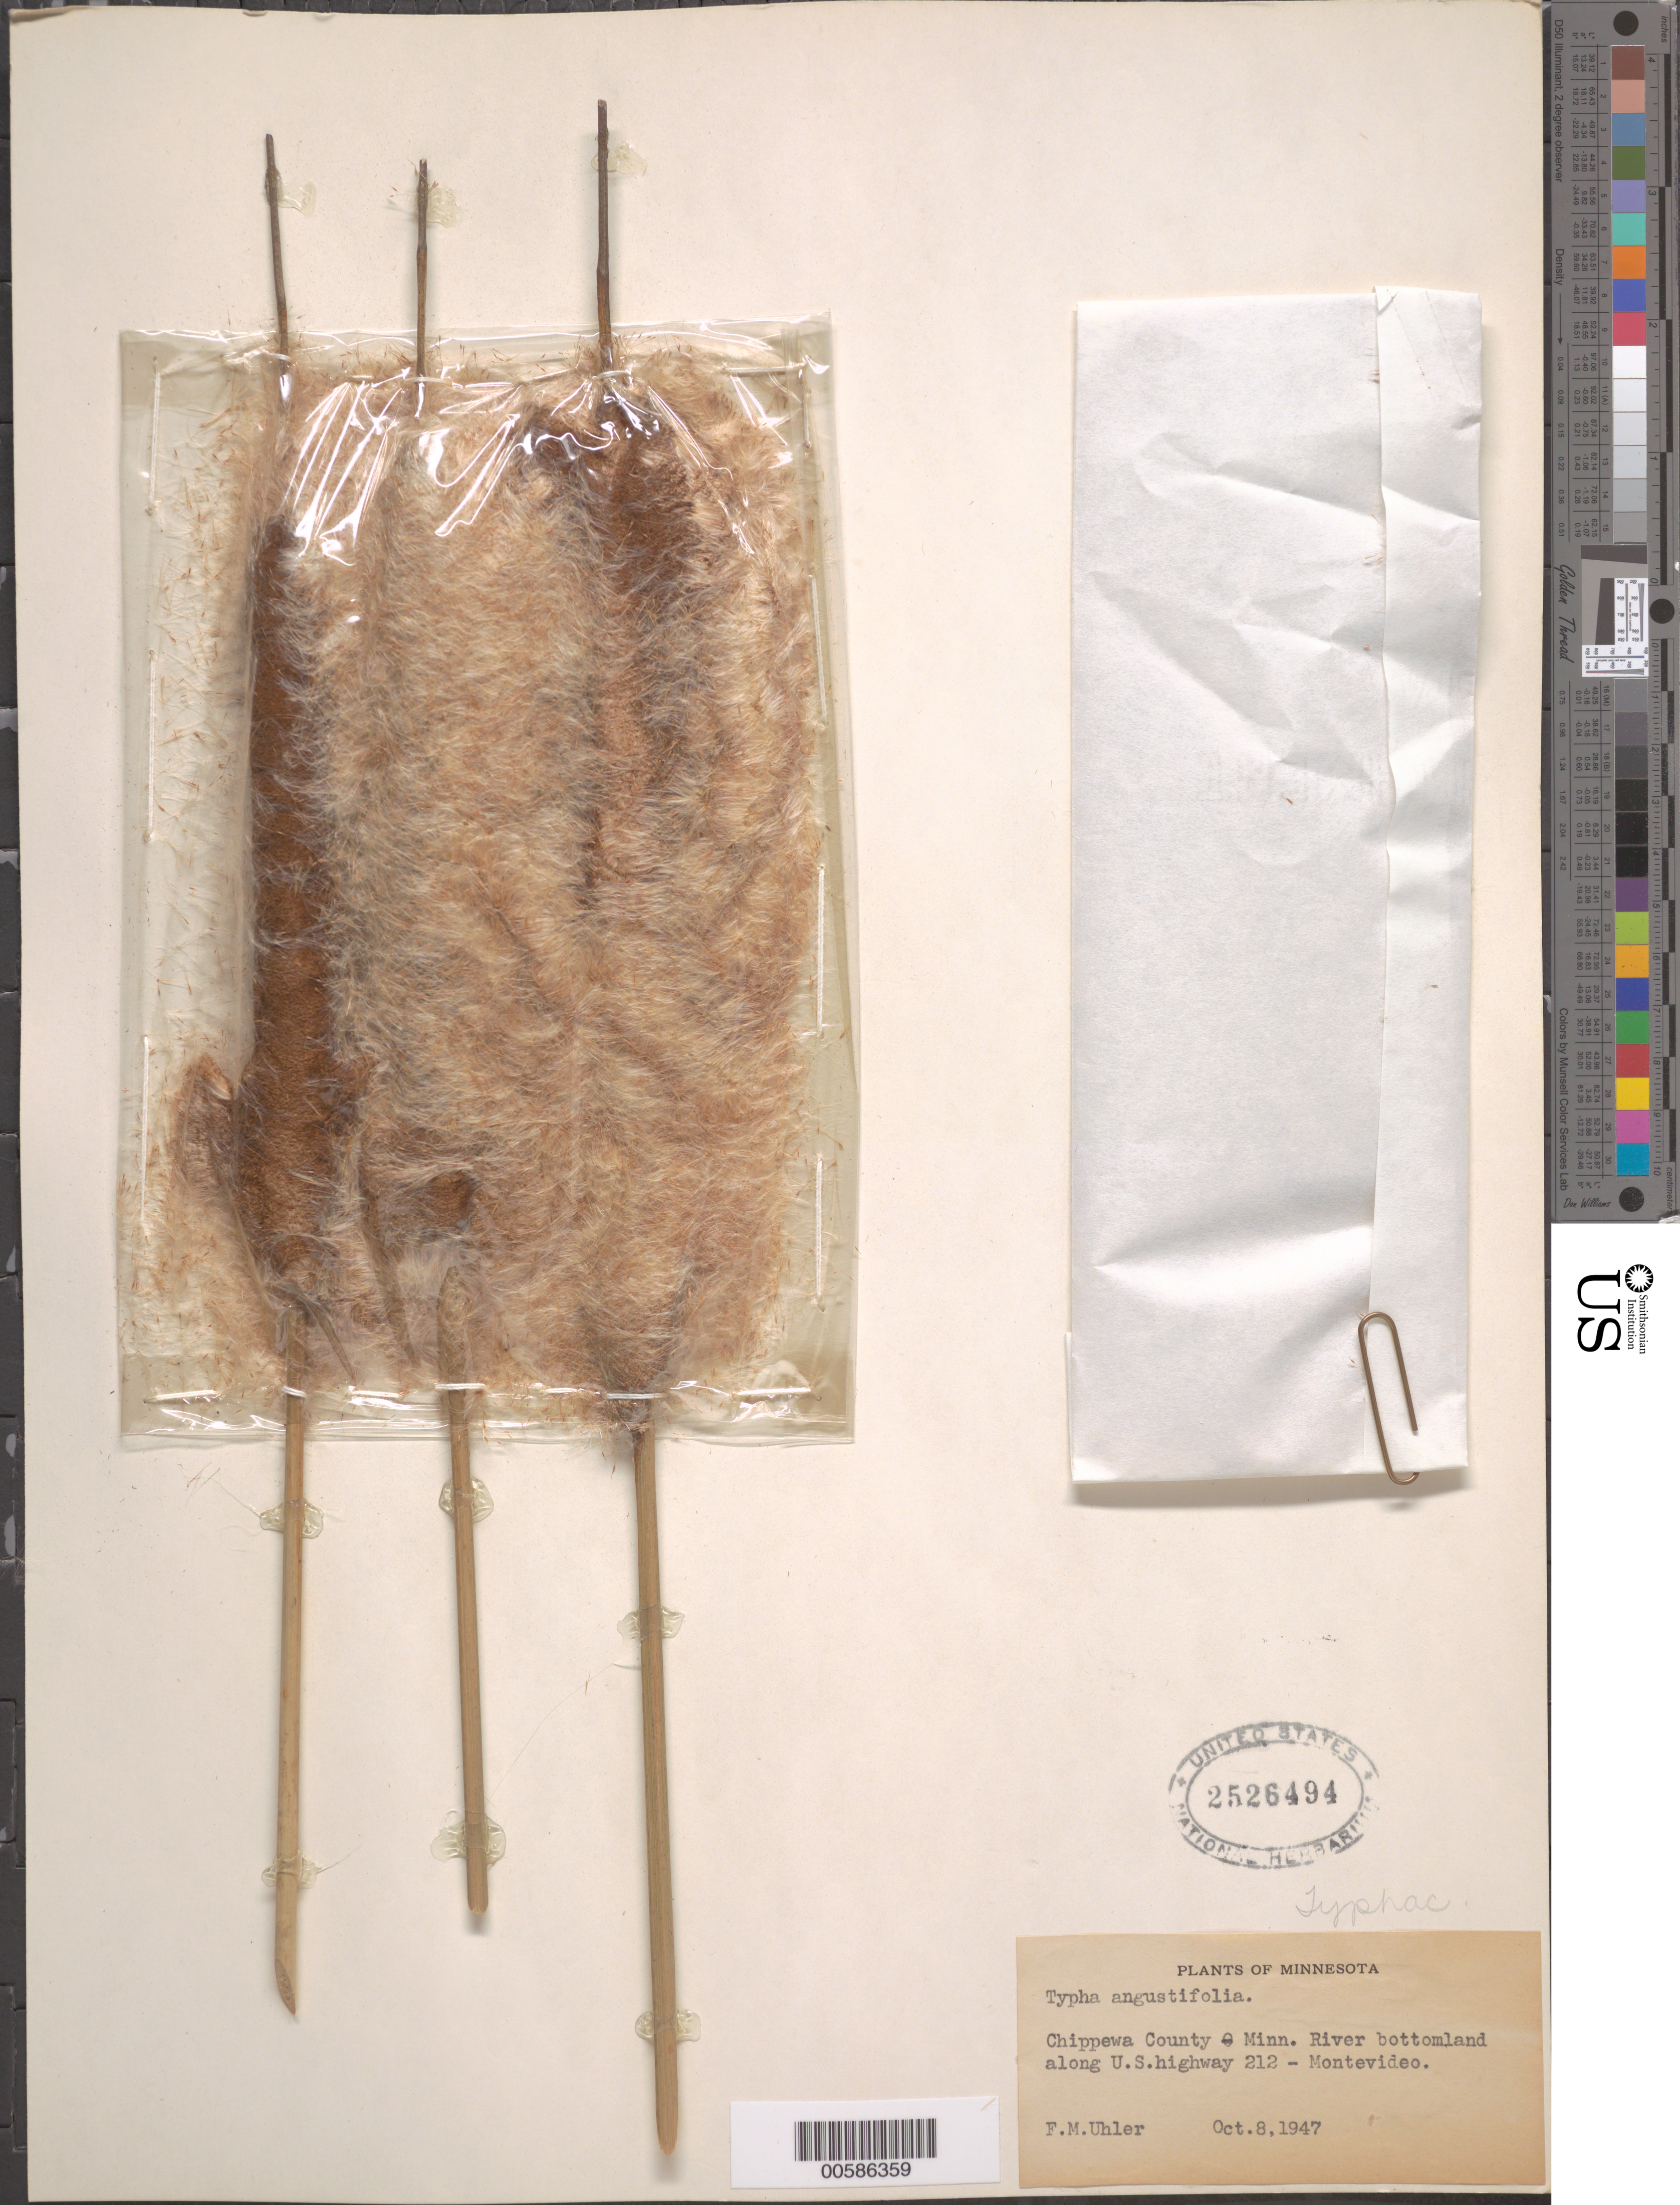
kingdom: Plantae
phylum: Tracheophyta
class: Liliopsida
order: Poales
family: Typhaceae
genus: Typha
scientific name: Typha angustifolia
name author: L.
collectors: F. M. Uhler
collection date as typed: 08 Oct 1947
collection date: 1947-10-08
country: United States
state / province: Minnesota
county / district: Chippewa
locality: Minn. River, along Hwy 212, Montevideo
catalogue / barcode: US 2526494